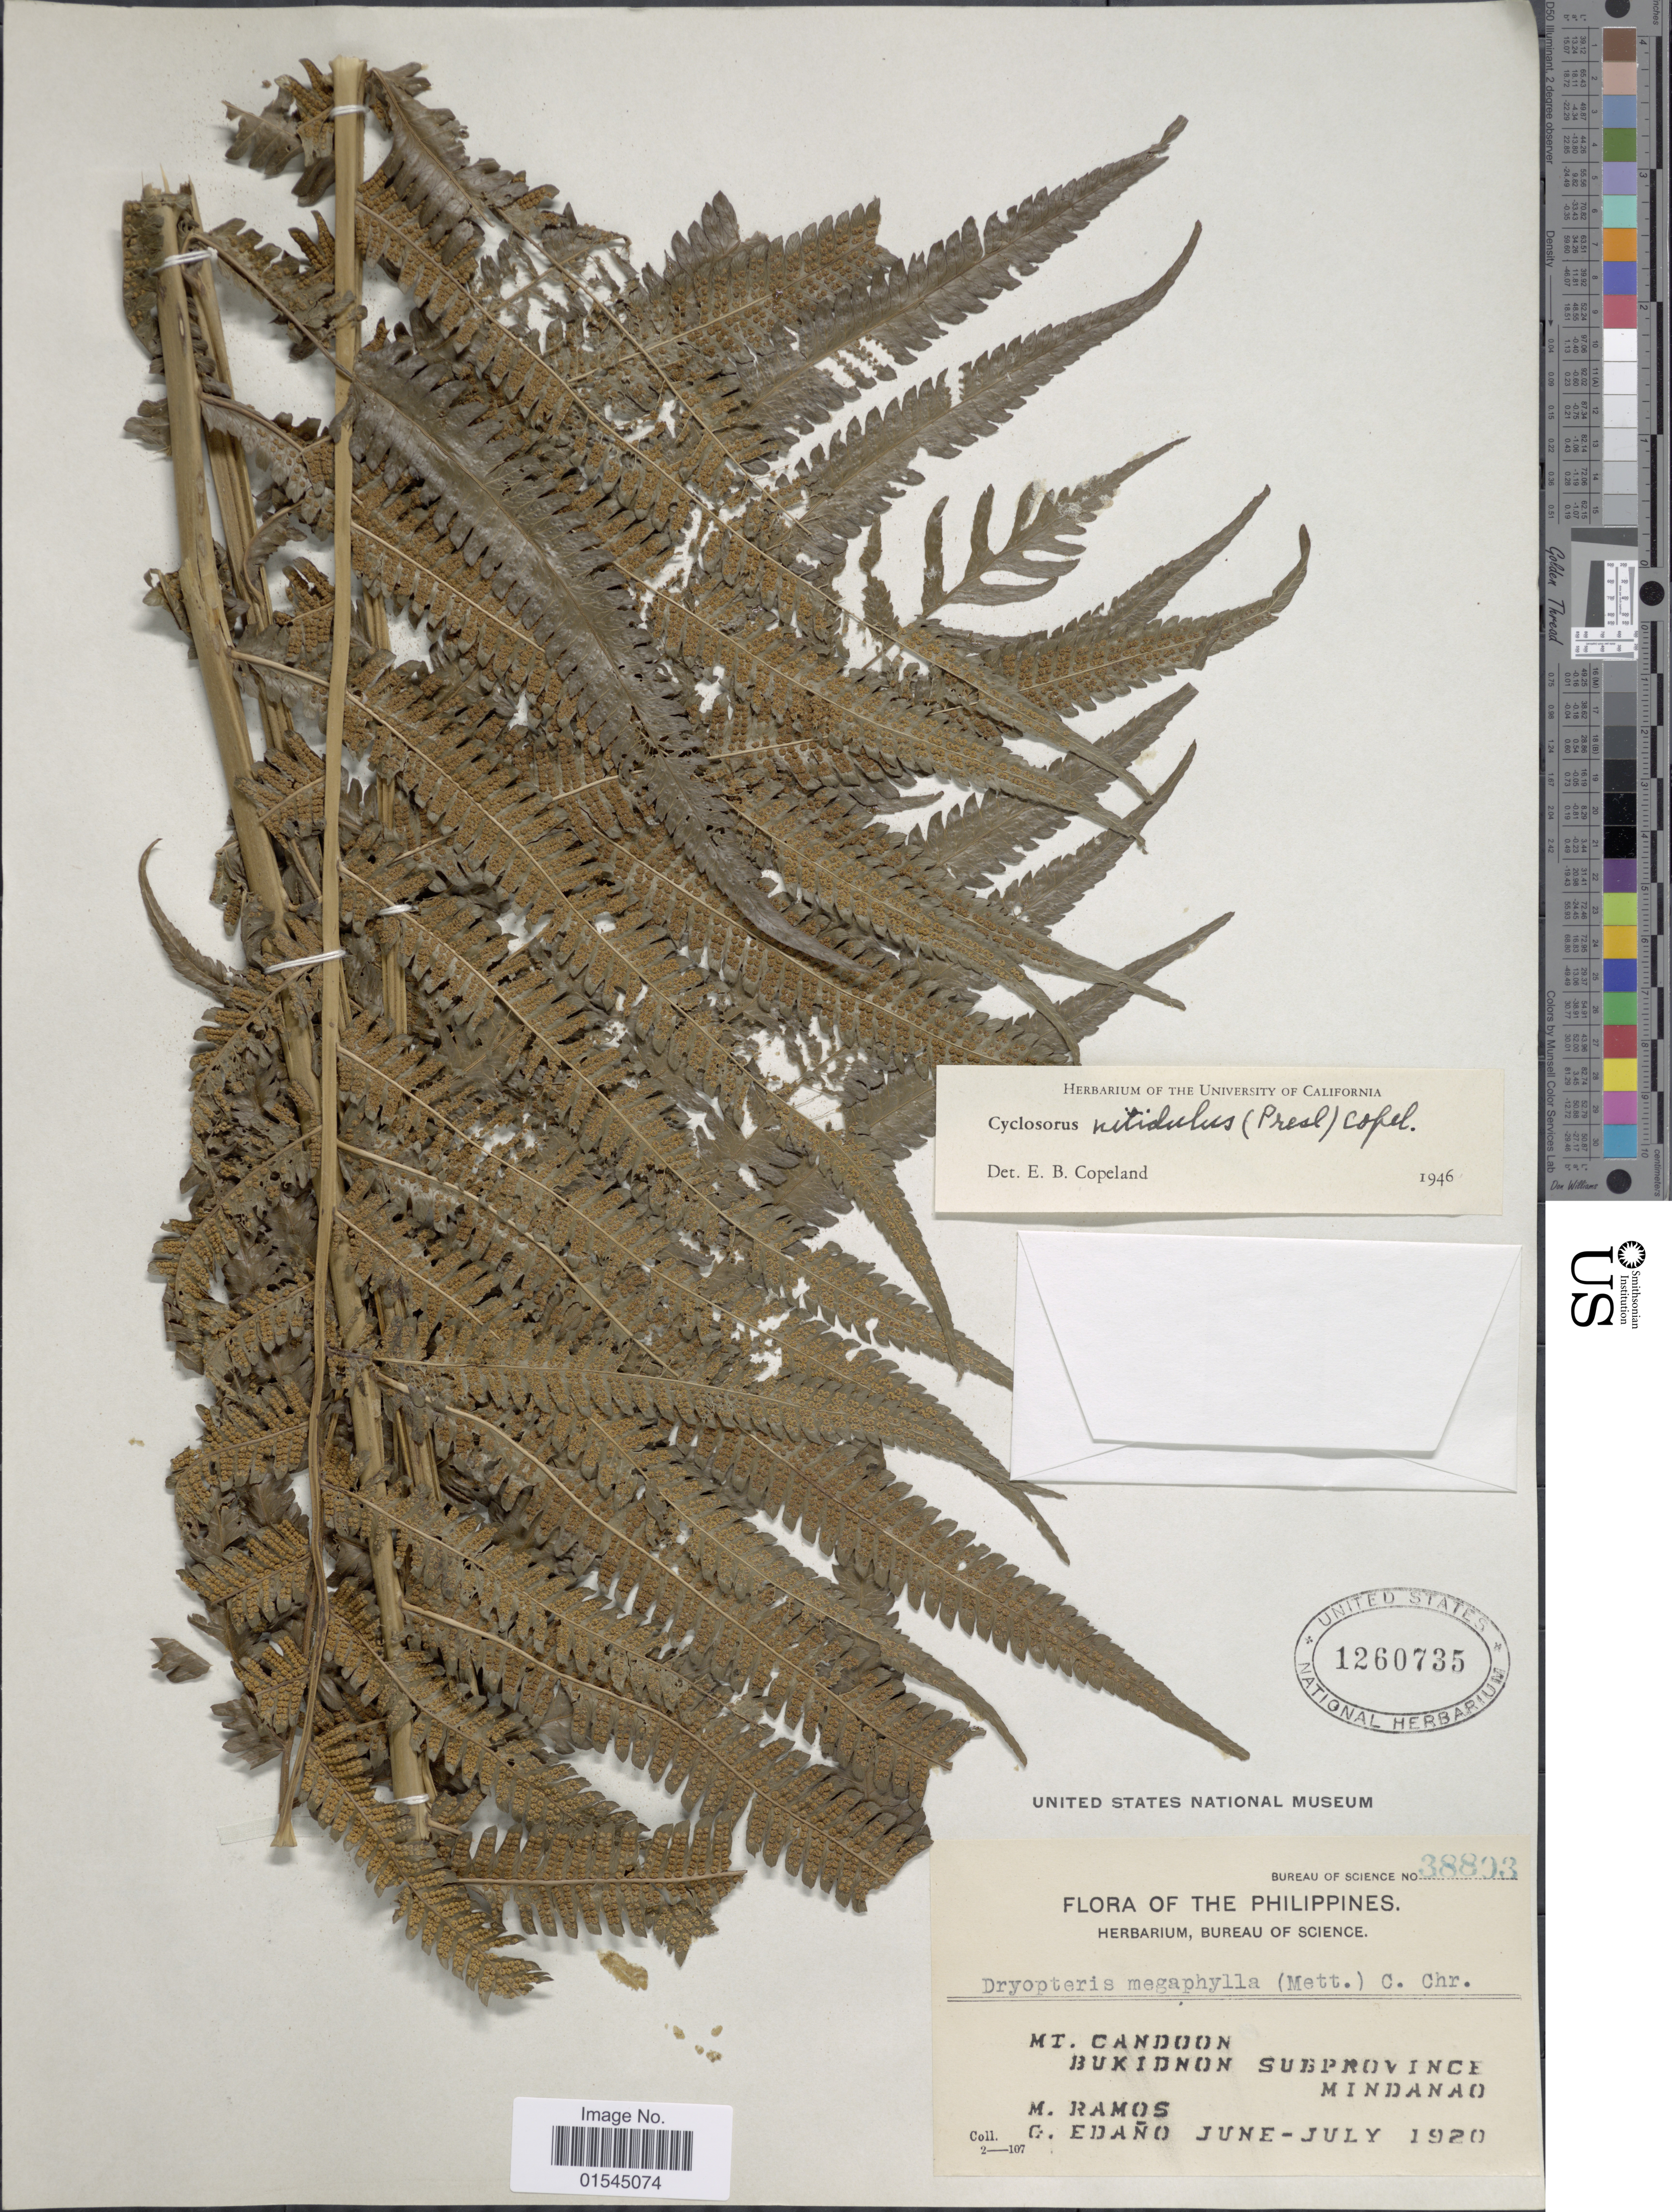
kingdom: Plantae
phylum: Tracheophyta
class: Polypodiopsida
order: Polypodiales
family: Thelypteridaceae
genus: Sphaerostephanos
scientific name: Sphaerostephanos productus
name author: (Kaulf.) Holttum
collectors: M. Ramos & G. Edaño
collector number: Bureau of Science 38803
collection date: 1920-06/1920-07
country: Philippines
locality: Mt. Candoon, Bukidnon Subprovince, Mindanao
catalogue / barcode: US 1260735